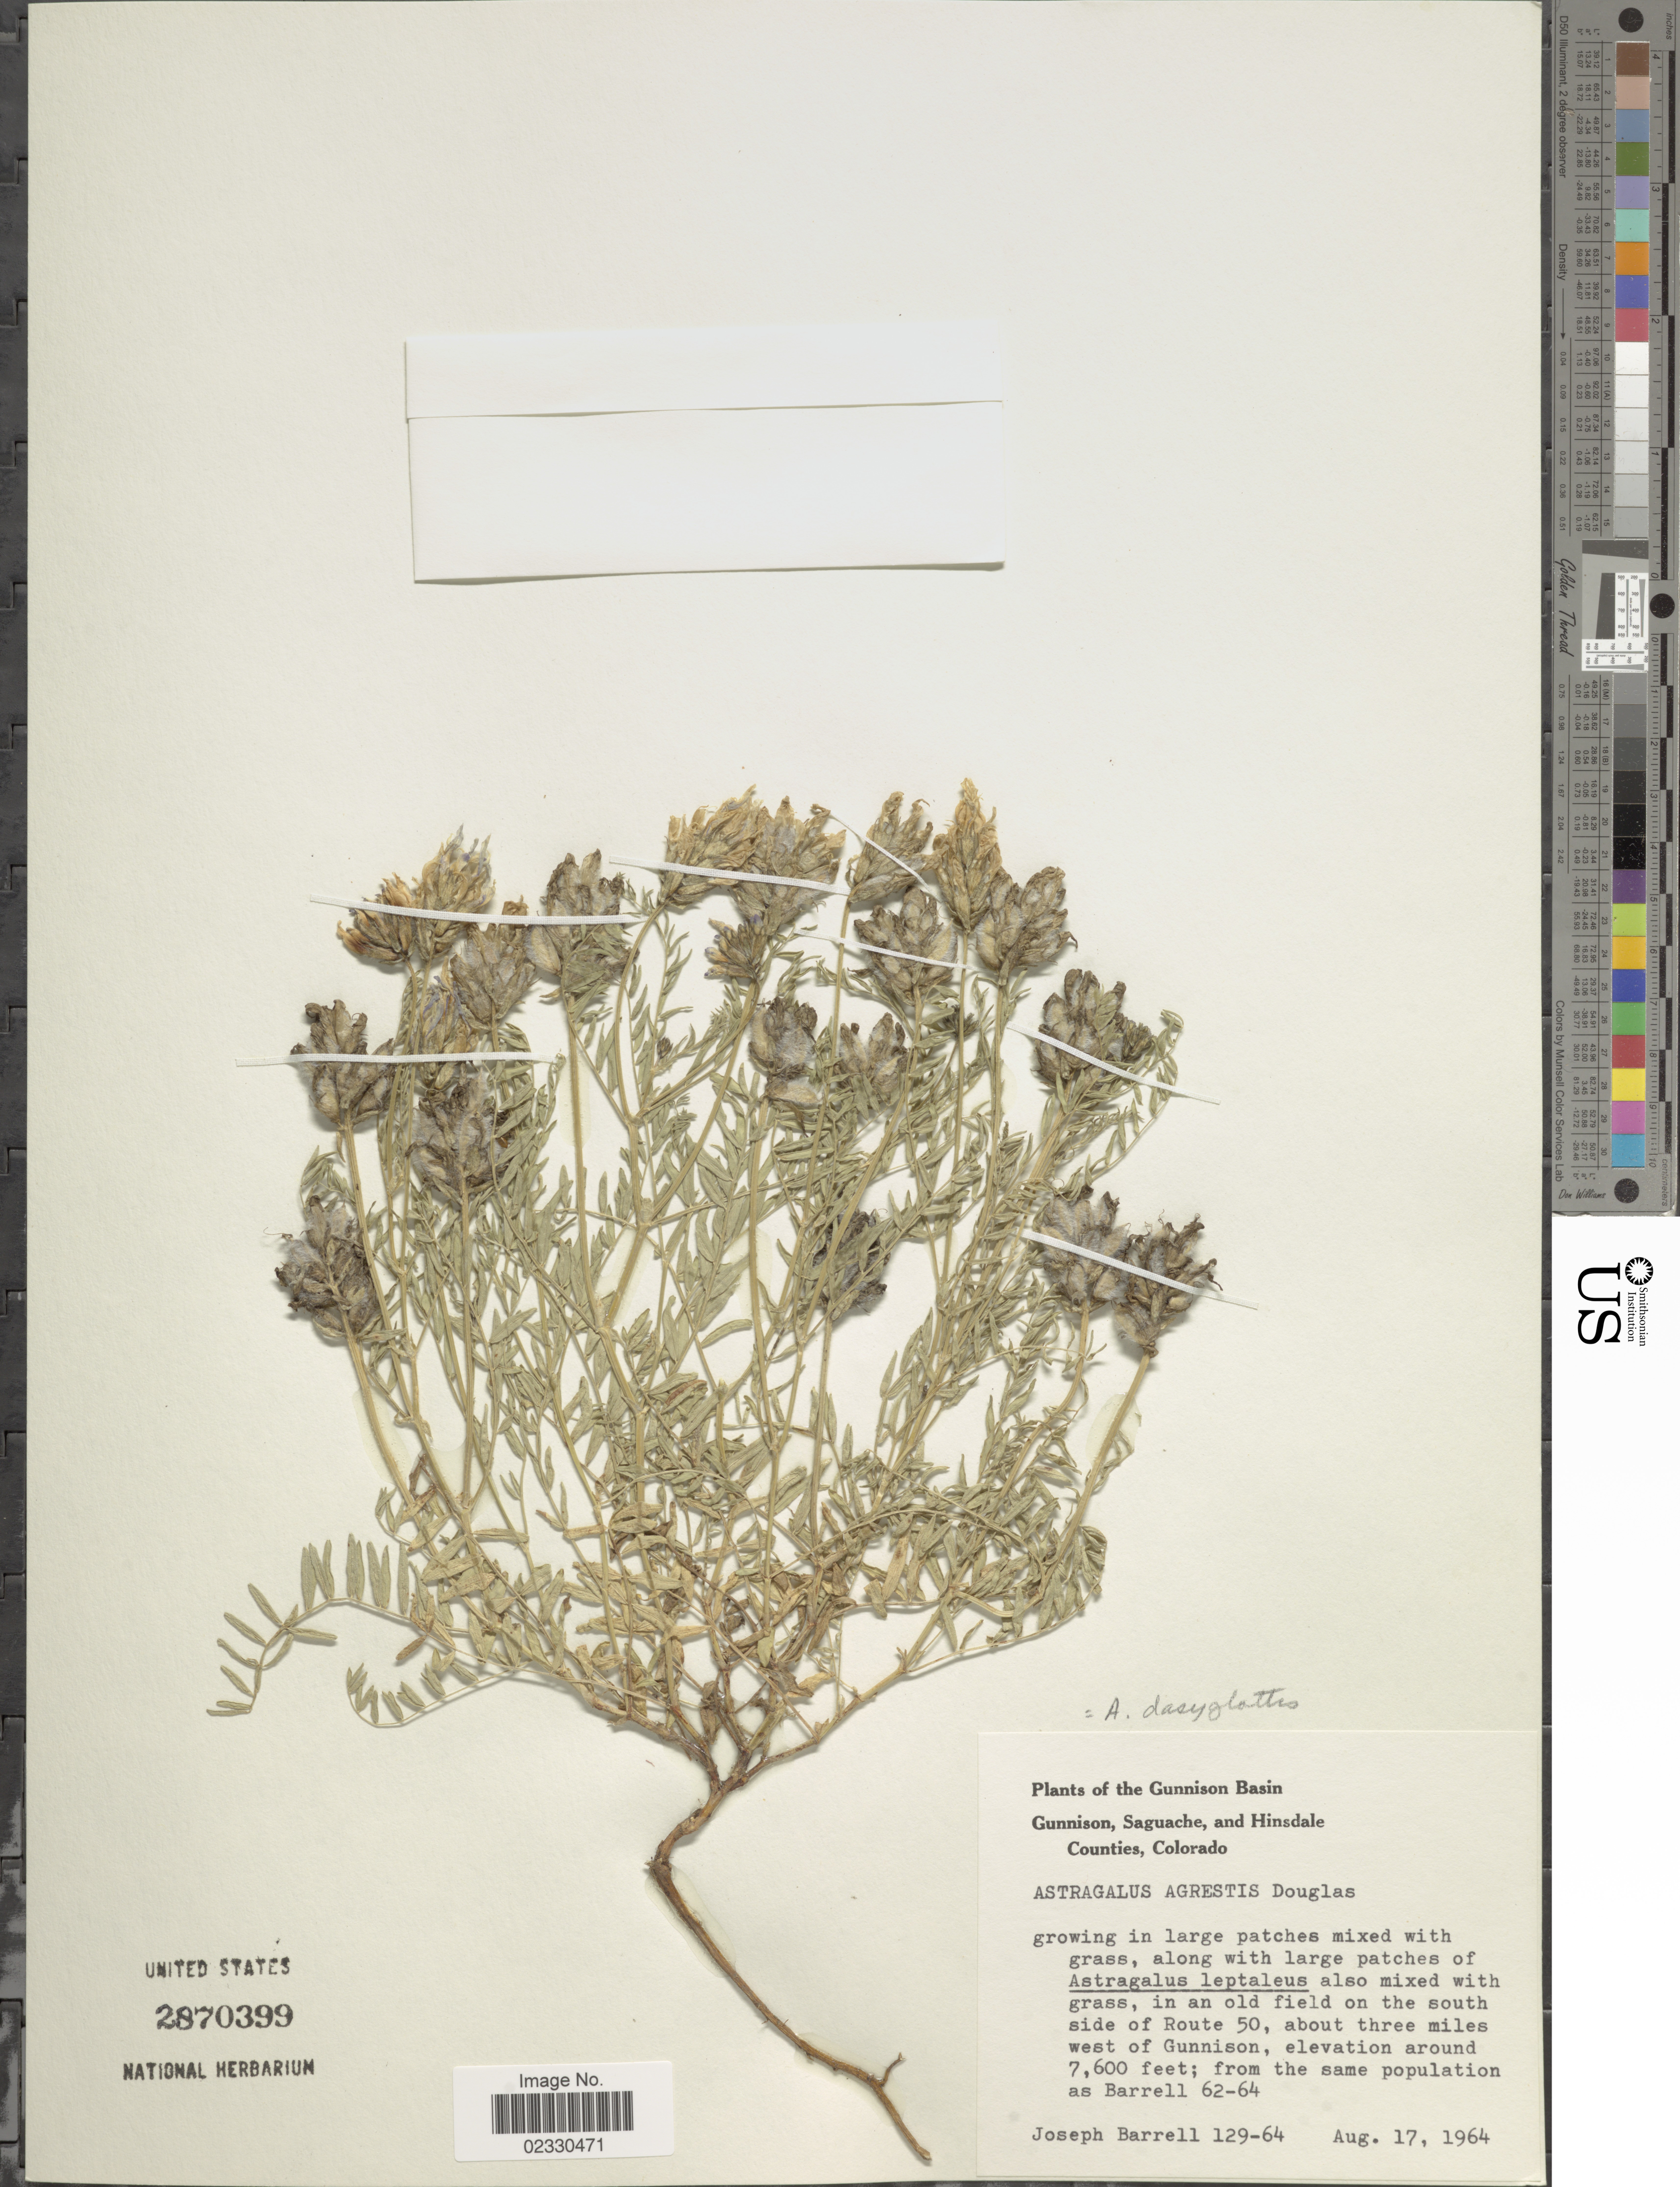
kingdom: Plantae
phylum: Tracheophyta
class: Magnoliopsida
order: Fabales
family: Fabaceae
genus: Astragalus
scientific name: Astragalus dasyglottis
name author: DC.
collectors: J. Barrell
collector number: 129-64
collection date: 1964-08-17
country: United States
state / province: Colorado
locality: Gunnison, Saguache, and Hinsdale Counties, Colorado, in an old field on the south side of Route 50, about three miles west of Gunnison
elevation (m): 2316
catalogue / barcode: US 2870399